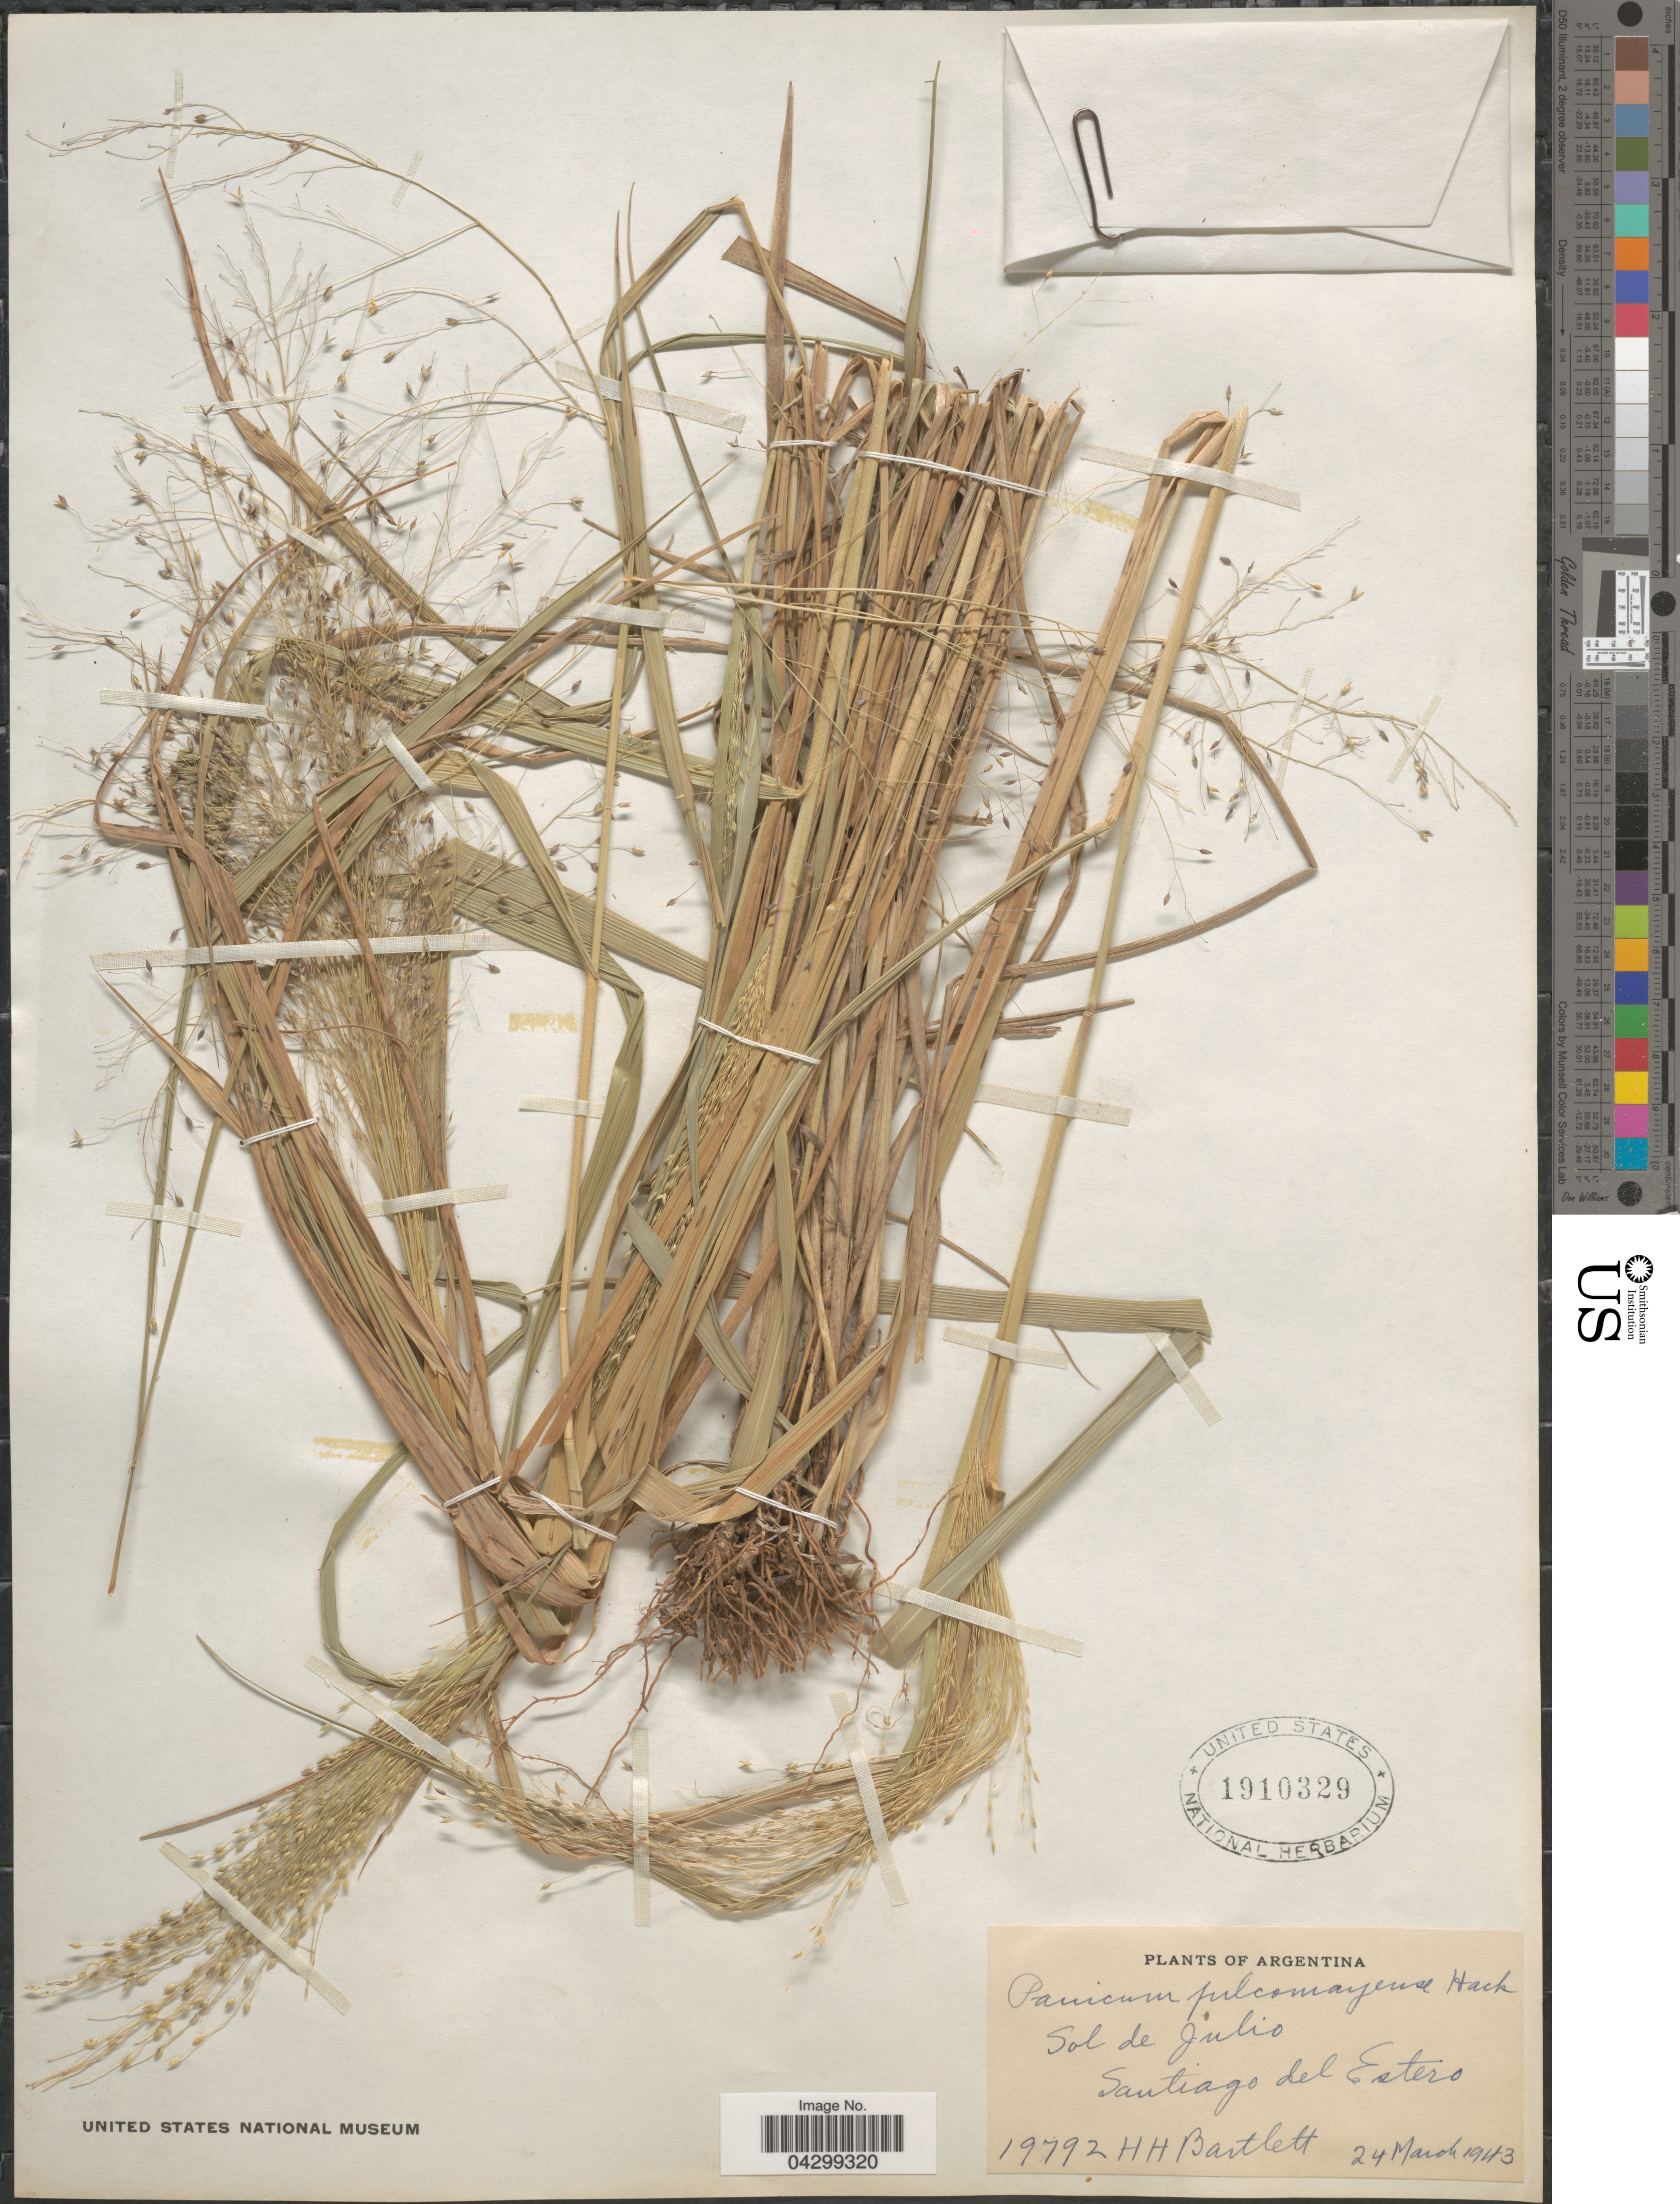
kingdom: Plantae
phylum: Tracheophyta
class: Liliopsida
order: Poales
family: Poaceae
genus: Panicum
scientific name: Panicum bergii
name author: Arechav.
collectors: H. H. Bartlett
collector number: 19792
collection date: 1943-03-24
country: Argentina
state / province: Santiago del Estero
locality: Sol de Julio.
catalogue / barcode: US 1910329